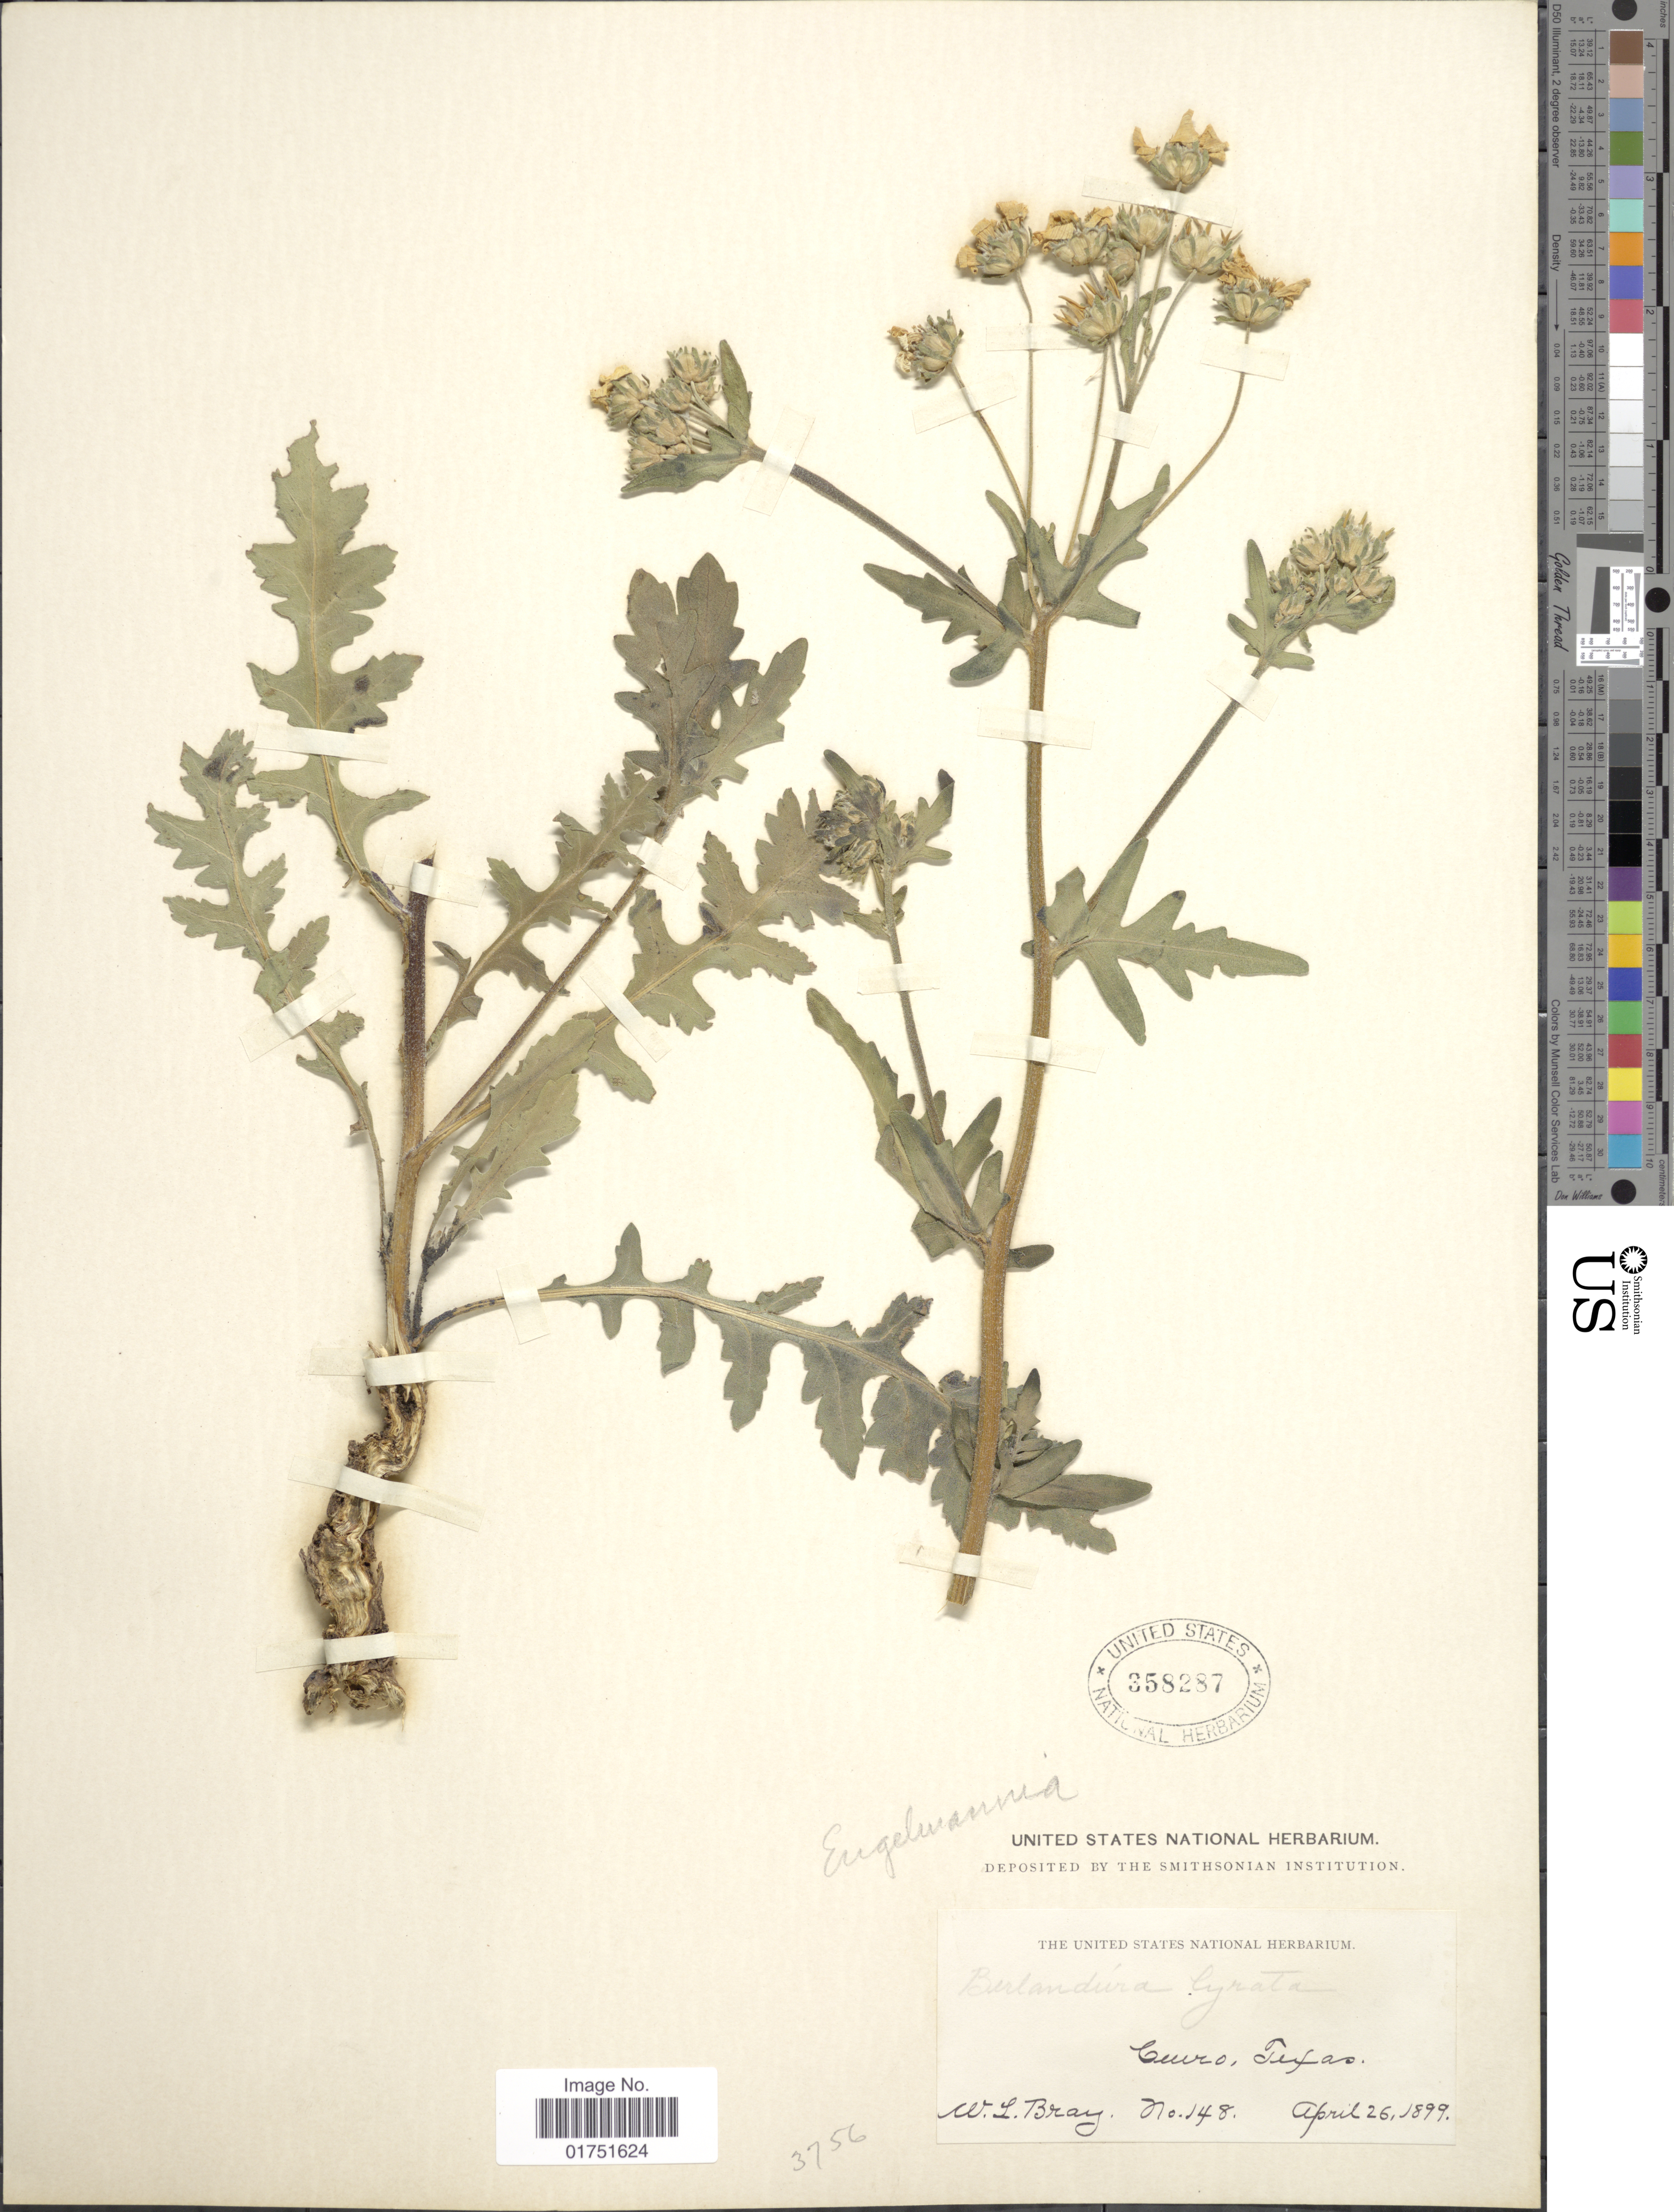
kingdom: Plantae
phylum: Tracheophyta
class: Magnoliopsida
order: Asterales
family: Asteraceae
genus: Engelmannia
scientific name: Engelmannia pinnatifida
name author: Torr. & A. Gray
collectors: W. L. Bray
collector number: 148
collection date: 1899-04-26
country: United States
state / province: Texas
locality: Cuero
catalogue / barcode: US 358287